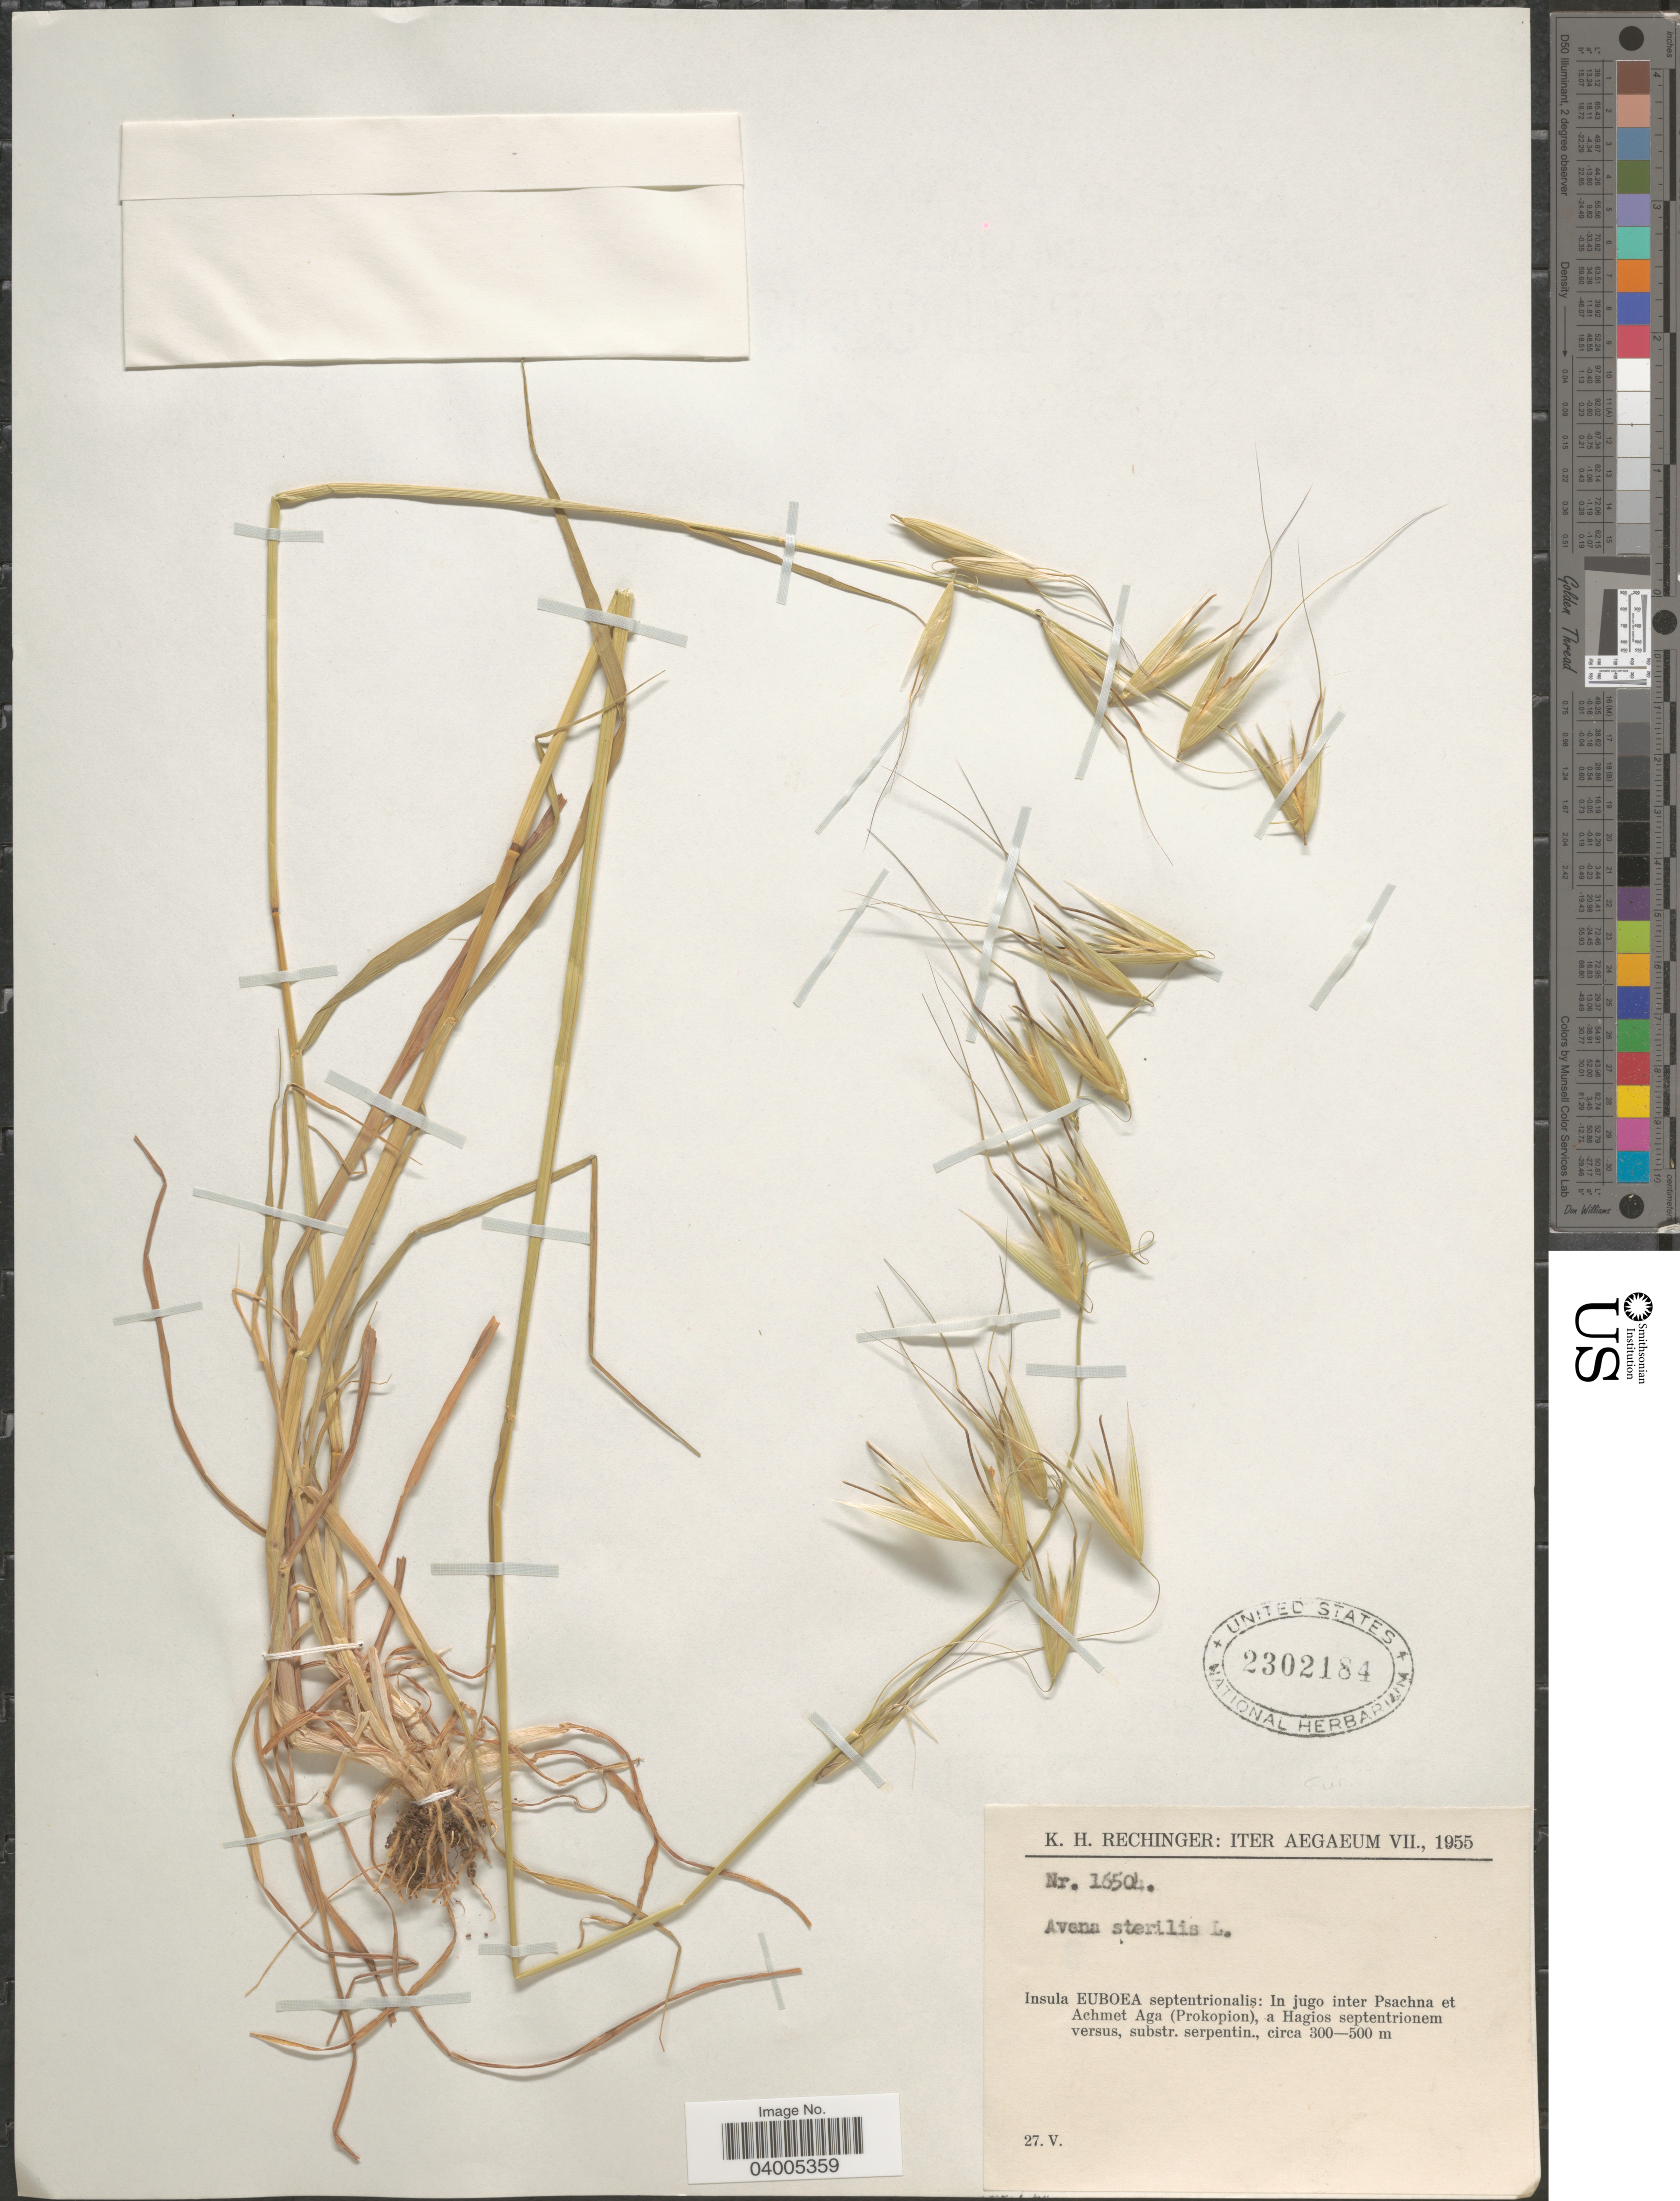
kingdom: Plantae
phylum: Tracheophyta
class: Liliopsida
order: Poales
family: Poaceae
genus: Avena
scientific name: Avena sterilis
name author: L.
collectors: K. H. Rechinger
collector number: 16504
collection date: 1955-05-27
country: Greece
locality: Iter Aegaeum. Insula Euboea septentrionalis: In jugo inter Psachna et Achmet Aga (Prokopion), a Hagios septentrionem versus.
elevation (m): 300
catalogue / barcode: US 2302184